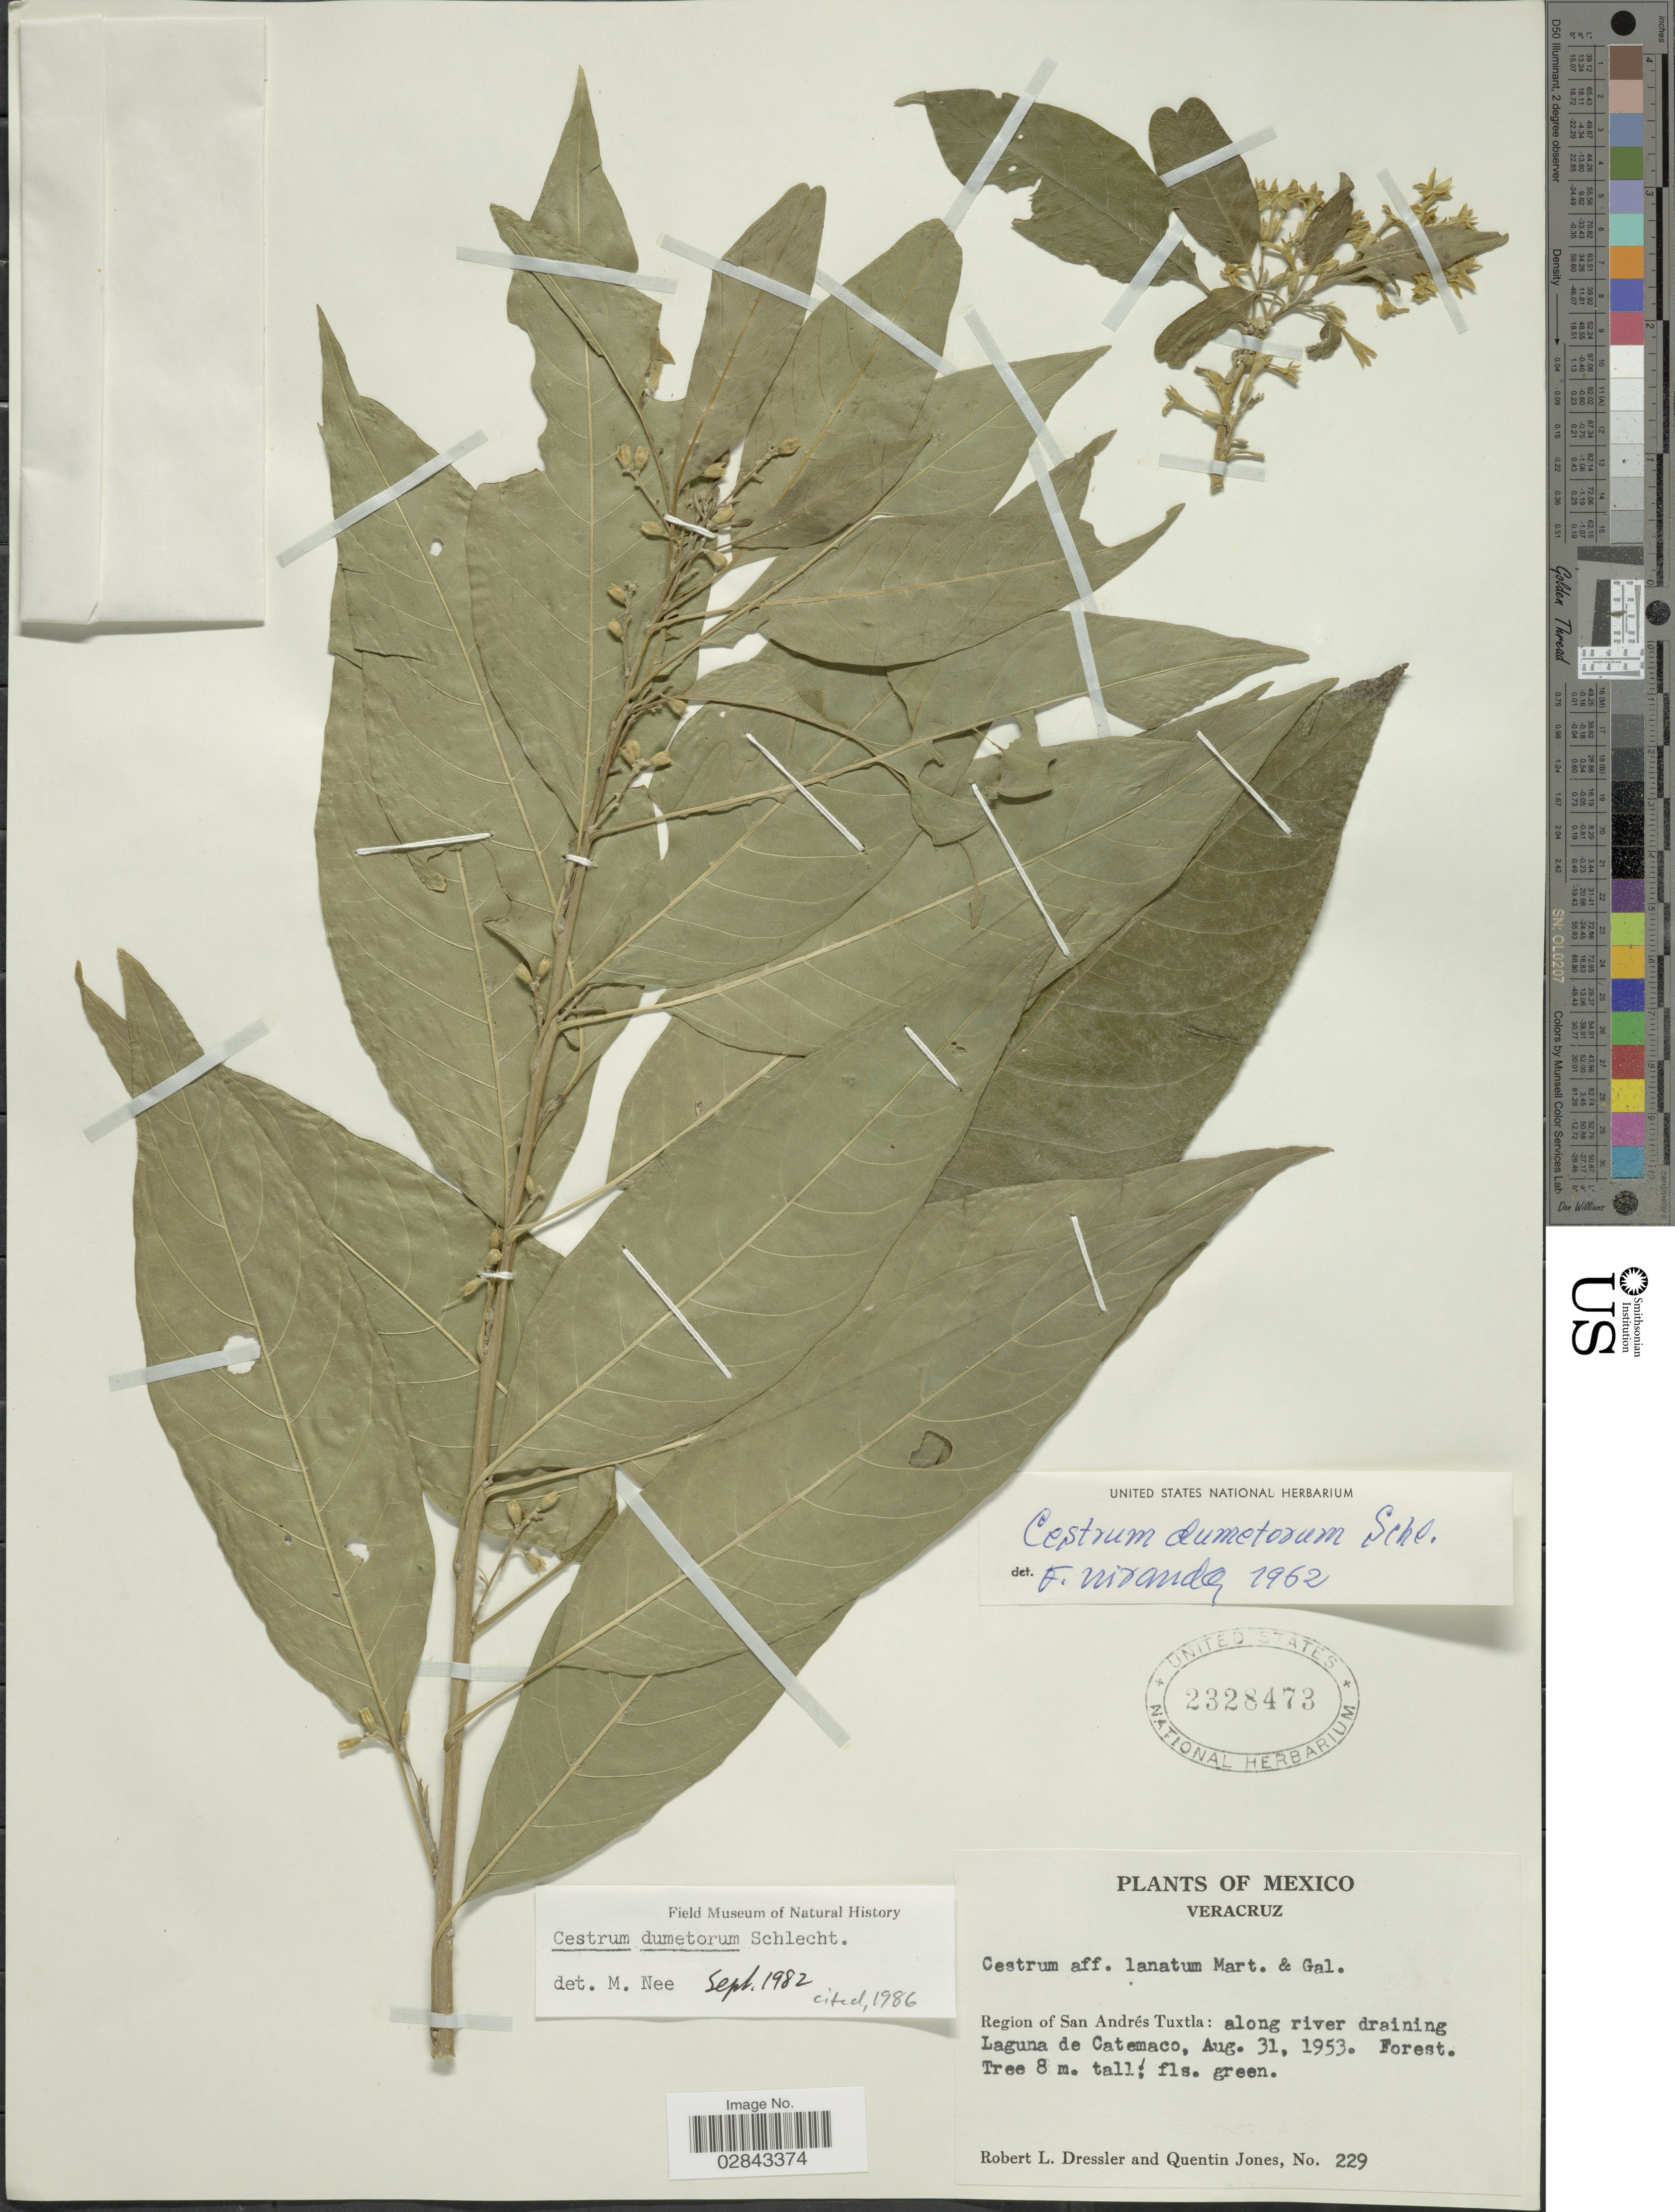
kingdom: Plantae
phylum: Tracheophyta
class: Magnoliopsida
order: Solanales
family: Solanaceae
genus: Cestrum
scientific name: Cestrum dumetorum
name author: Schltdl.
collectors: R. Dressler & Q. Jones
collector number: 229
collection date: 1953-08-31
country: Mexico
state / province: Veracruz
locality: Veracruz. Region of San Andrés Tuxtla: along river draining Laguna de Catemaco.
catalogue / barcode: US 2328473